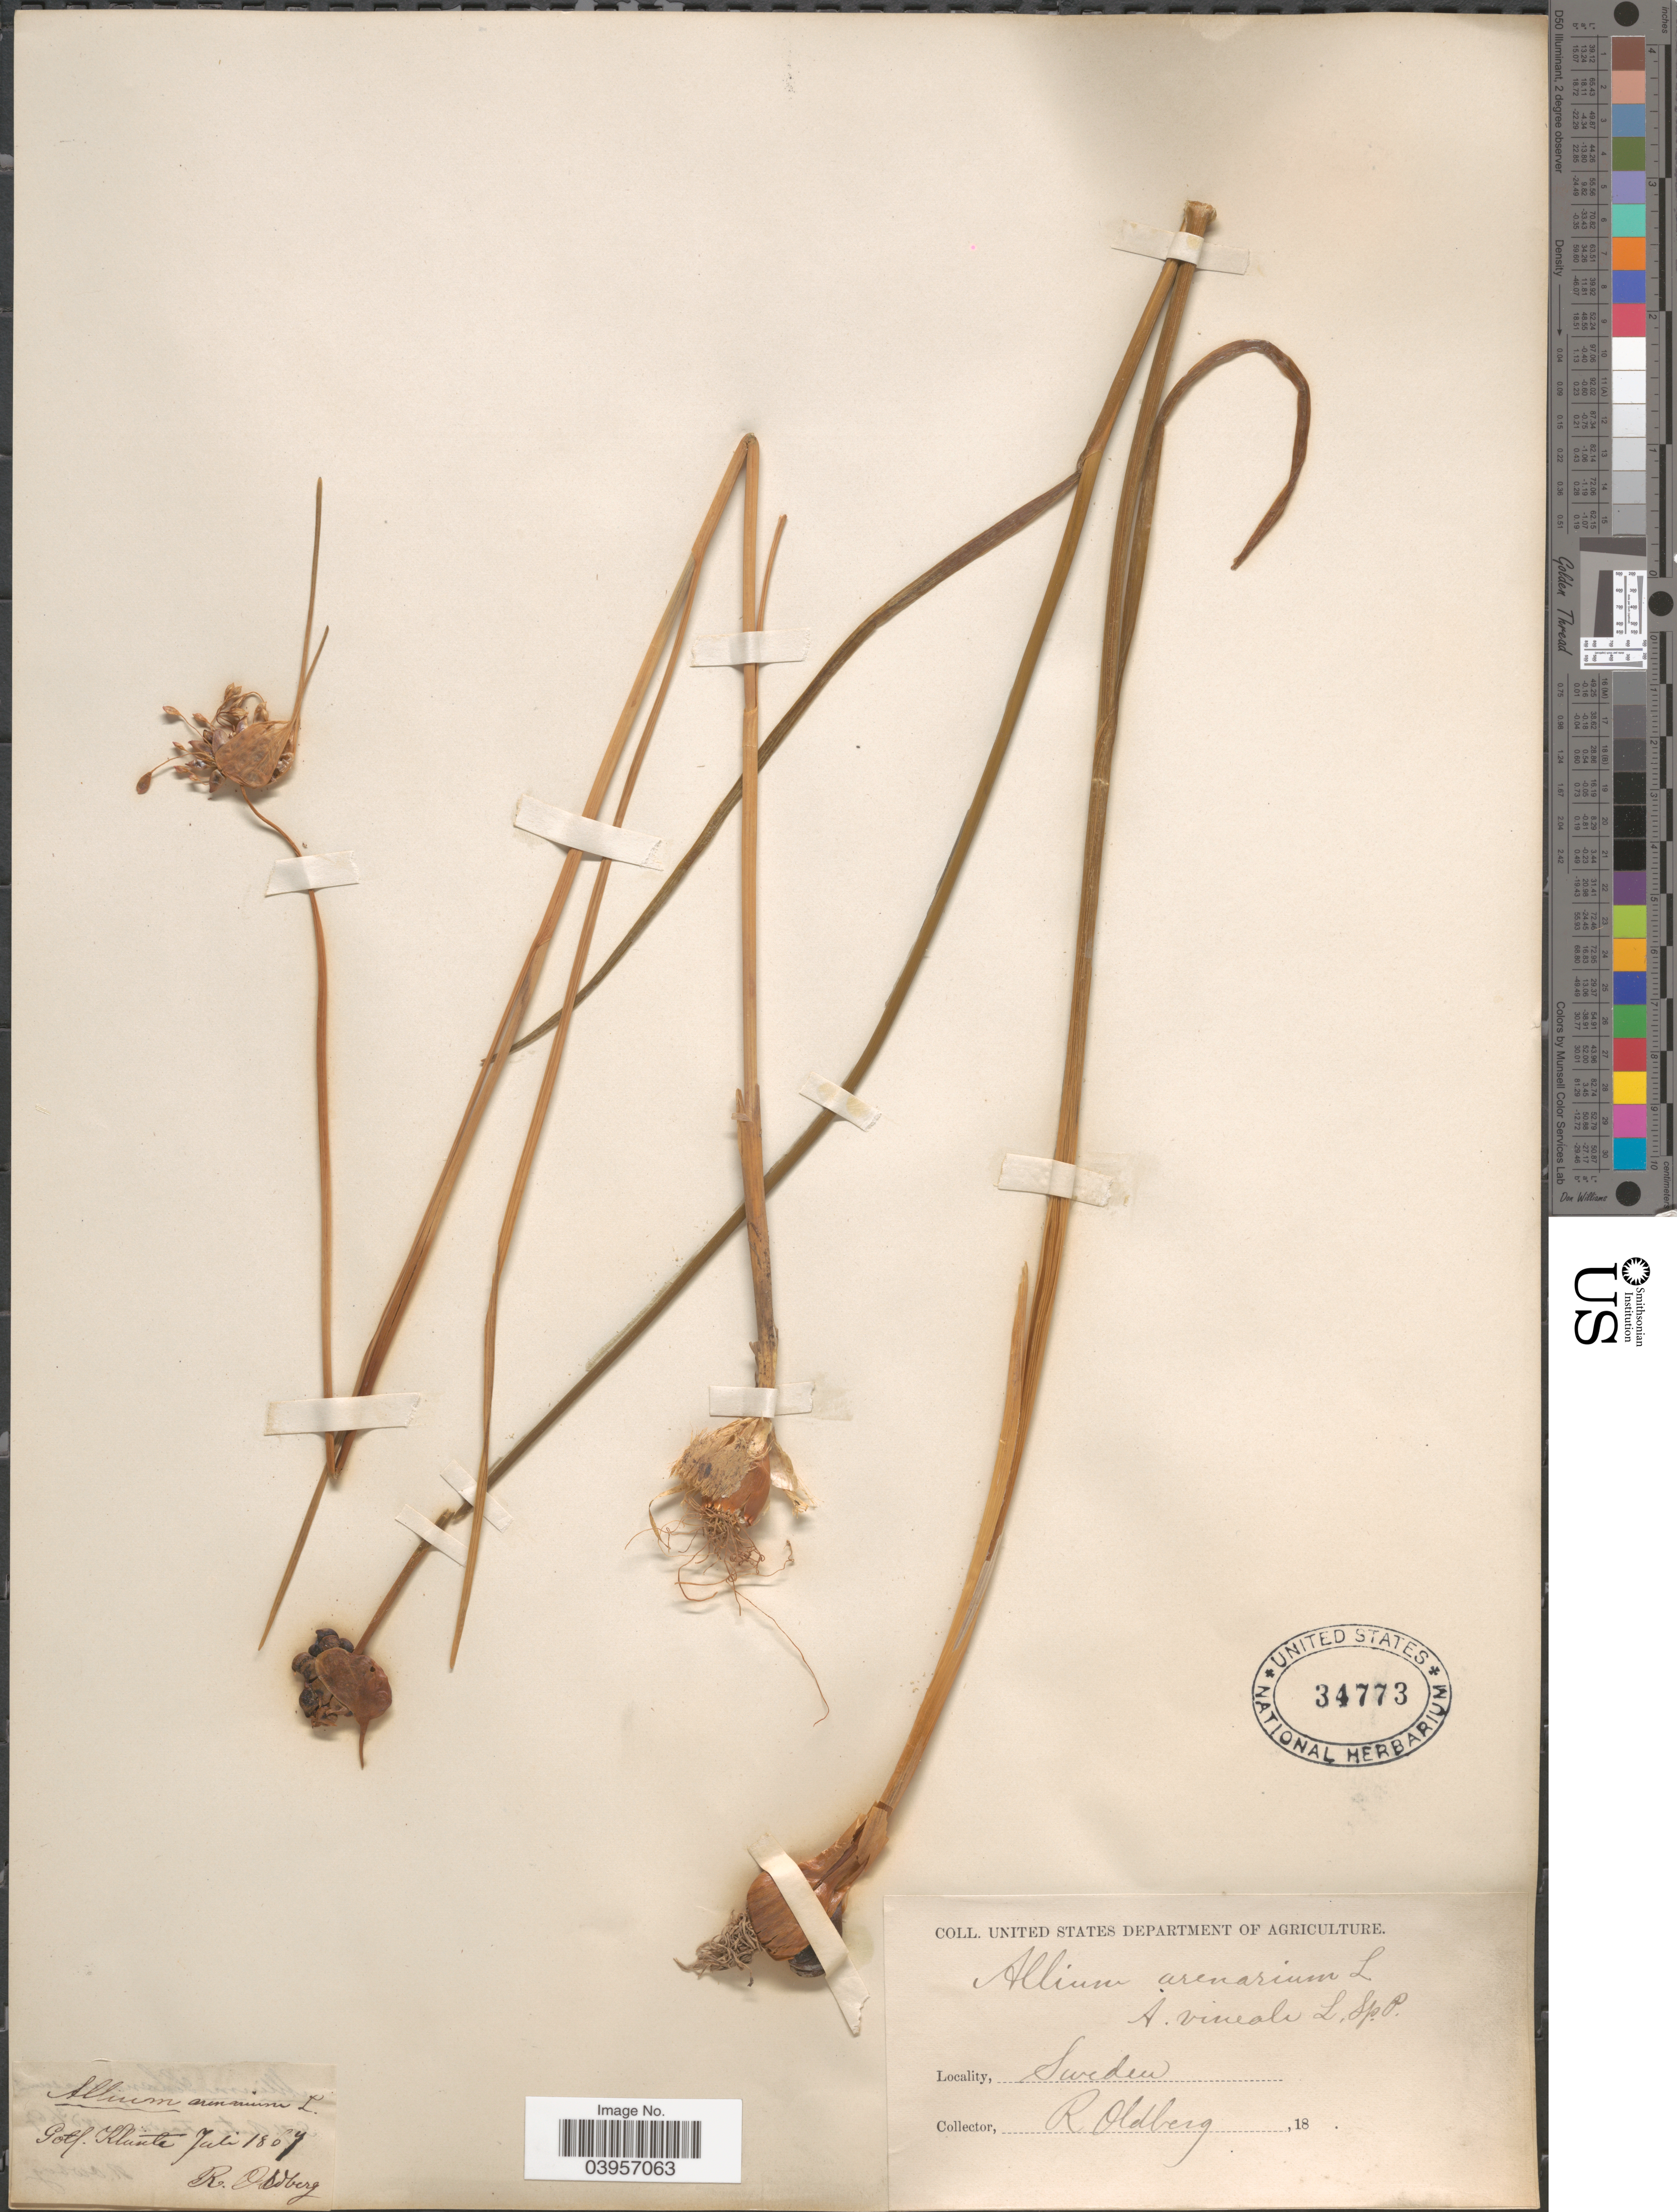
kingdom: Plantae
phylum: Tracheophyta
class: Liliopsida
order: Asparagales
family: Amaryllidaceae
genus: Allium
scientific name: Allium arenarium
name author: L.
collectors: R. Oldberg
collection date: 1807-07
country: Sweden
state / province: Gotland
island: Gotland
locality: Gotl. Kluste.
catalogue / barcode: US 34773